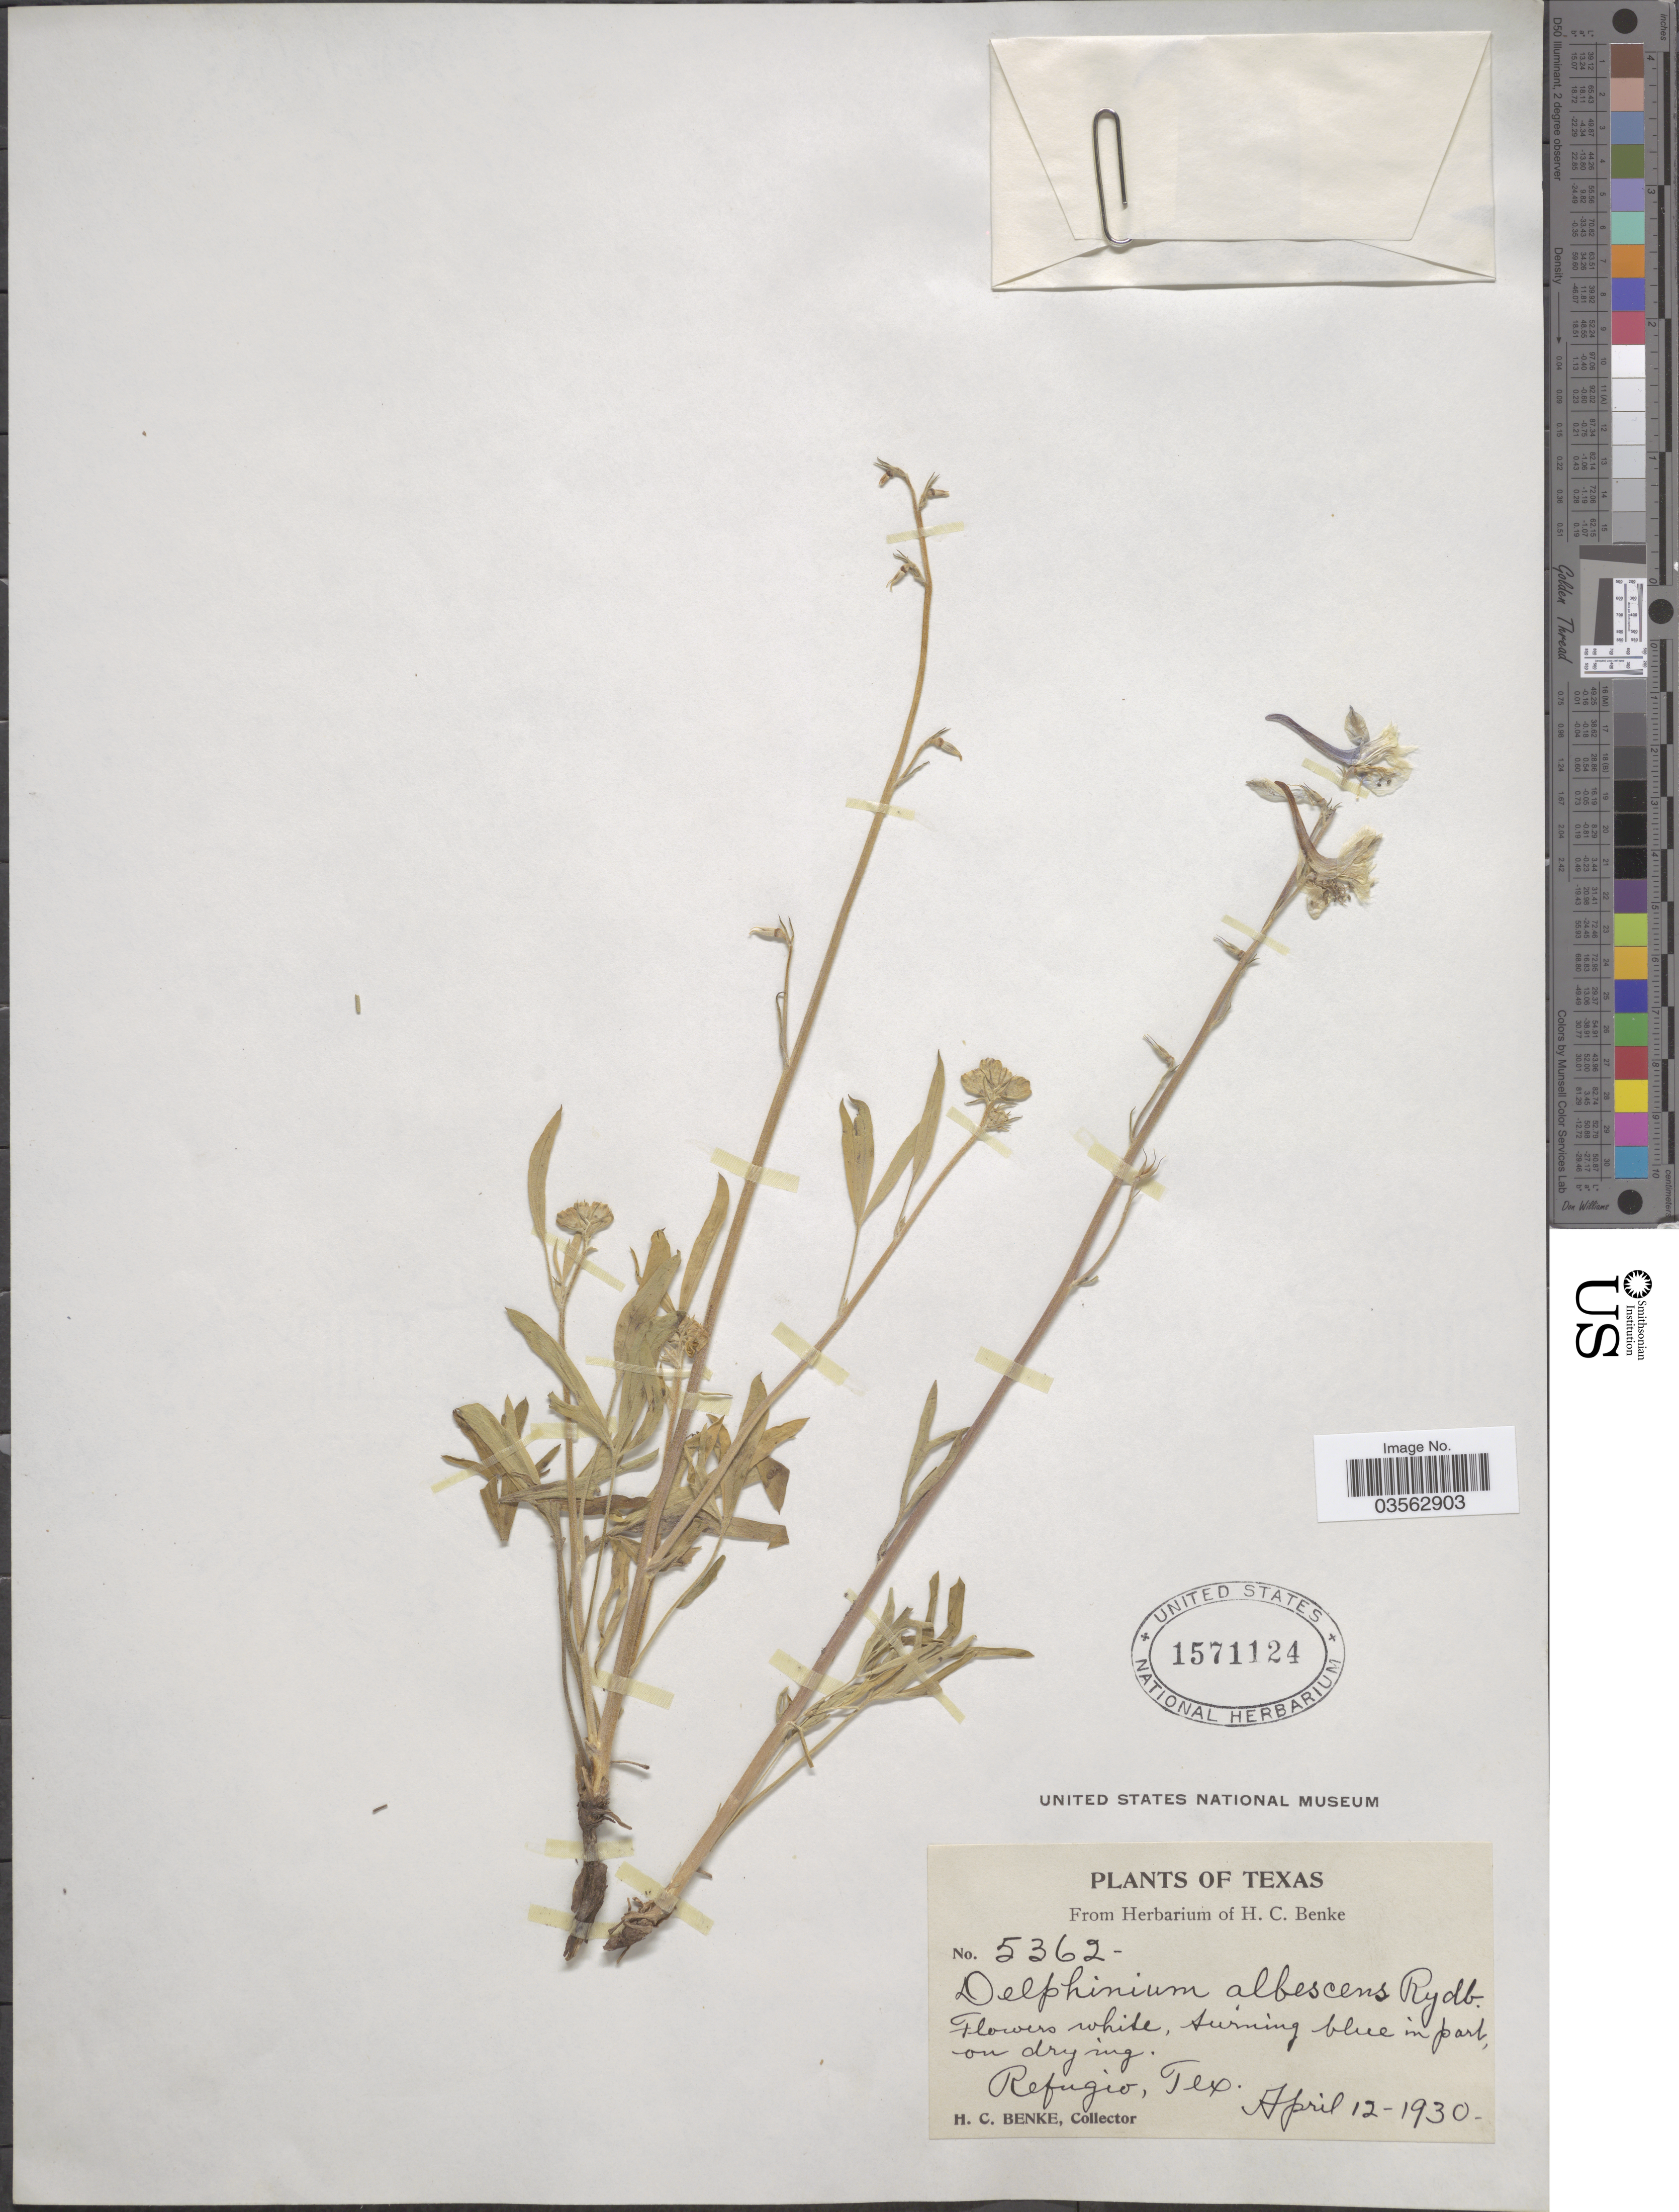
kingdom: Plantae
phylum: Tracheophyta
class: Magnoliopsida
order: Ranunculales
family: Ranunculaceae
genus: Delphinium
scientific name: Delphinium carolinianum subsp. vimineum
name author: Walter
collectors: H. Benke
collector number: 5362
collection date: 1930-04-12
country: United States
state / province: Texas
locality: Refugio, Tex.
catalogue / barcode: US 1571124